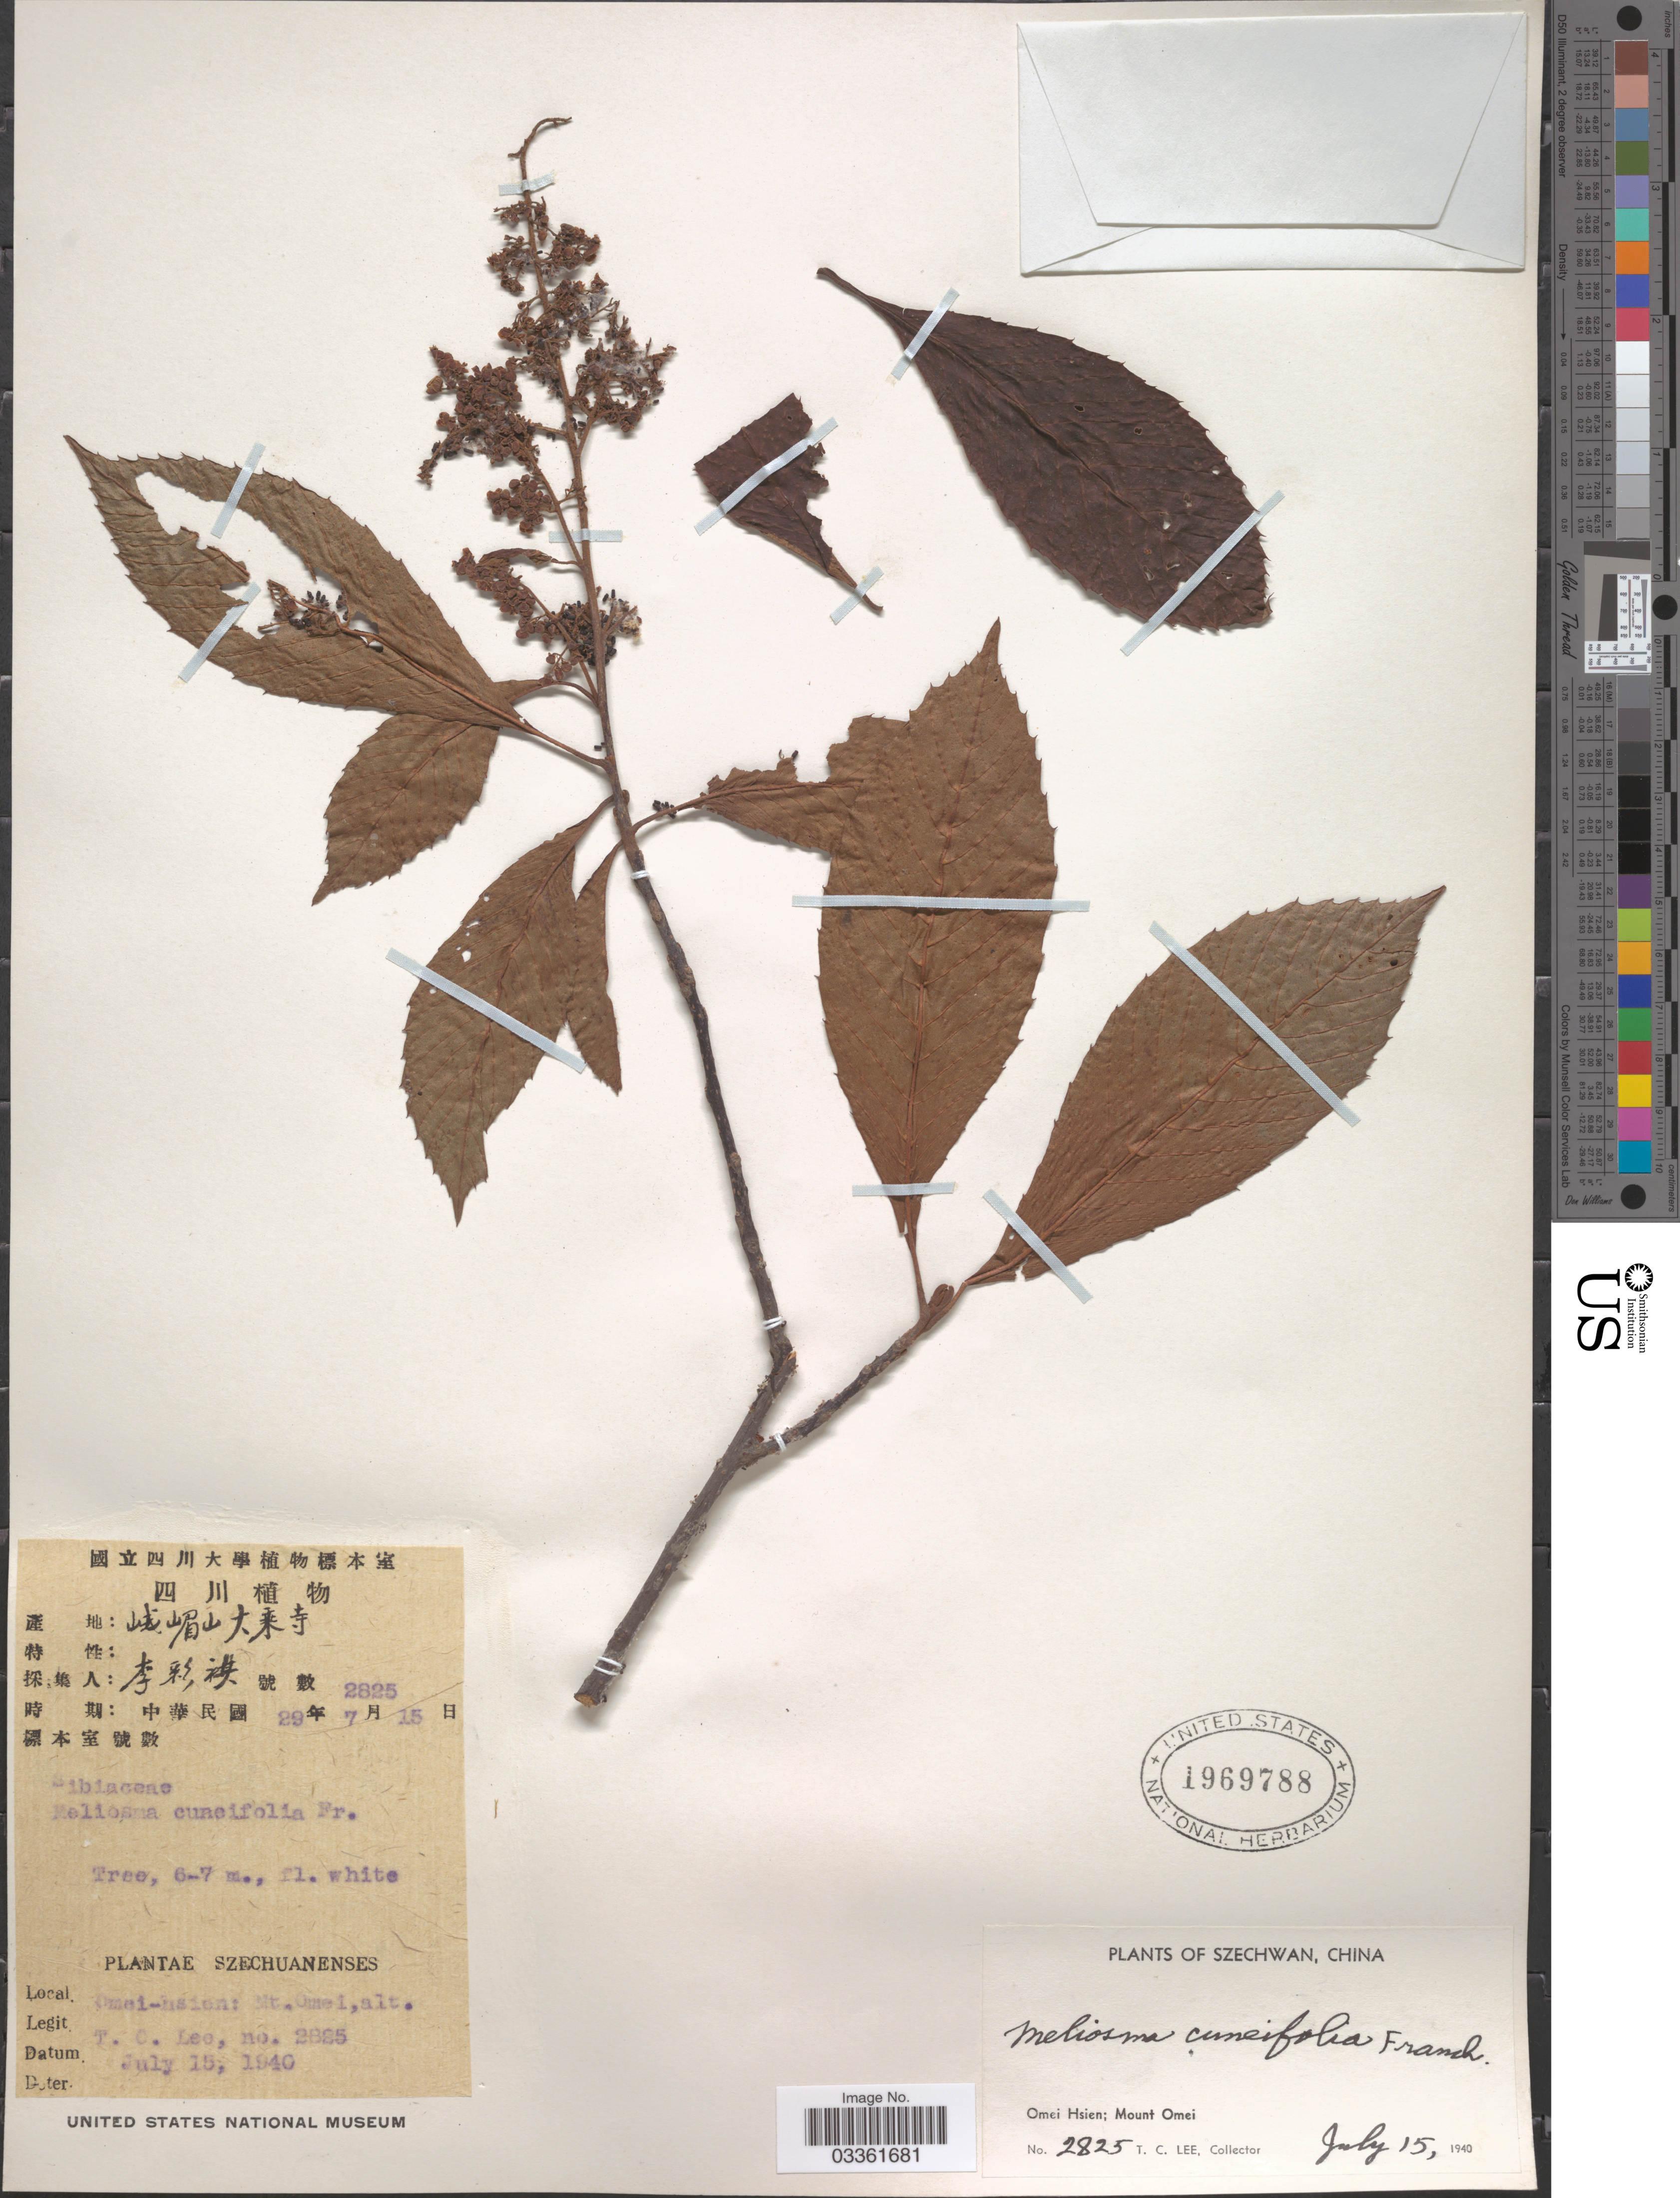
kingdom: Plantae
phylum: Tracheophyta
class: Magnoliopsida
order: Proteales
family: Sabiaceae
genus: Meliosma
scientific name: Meliosma cuneifolia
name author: Franch.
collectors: T. Lee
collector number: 2825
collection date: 1940-07-15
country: China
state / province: Sichuan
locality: Szechwan. Omei Hsien; Mount Omei.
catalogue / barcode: US 1969788